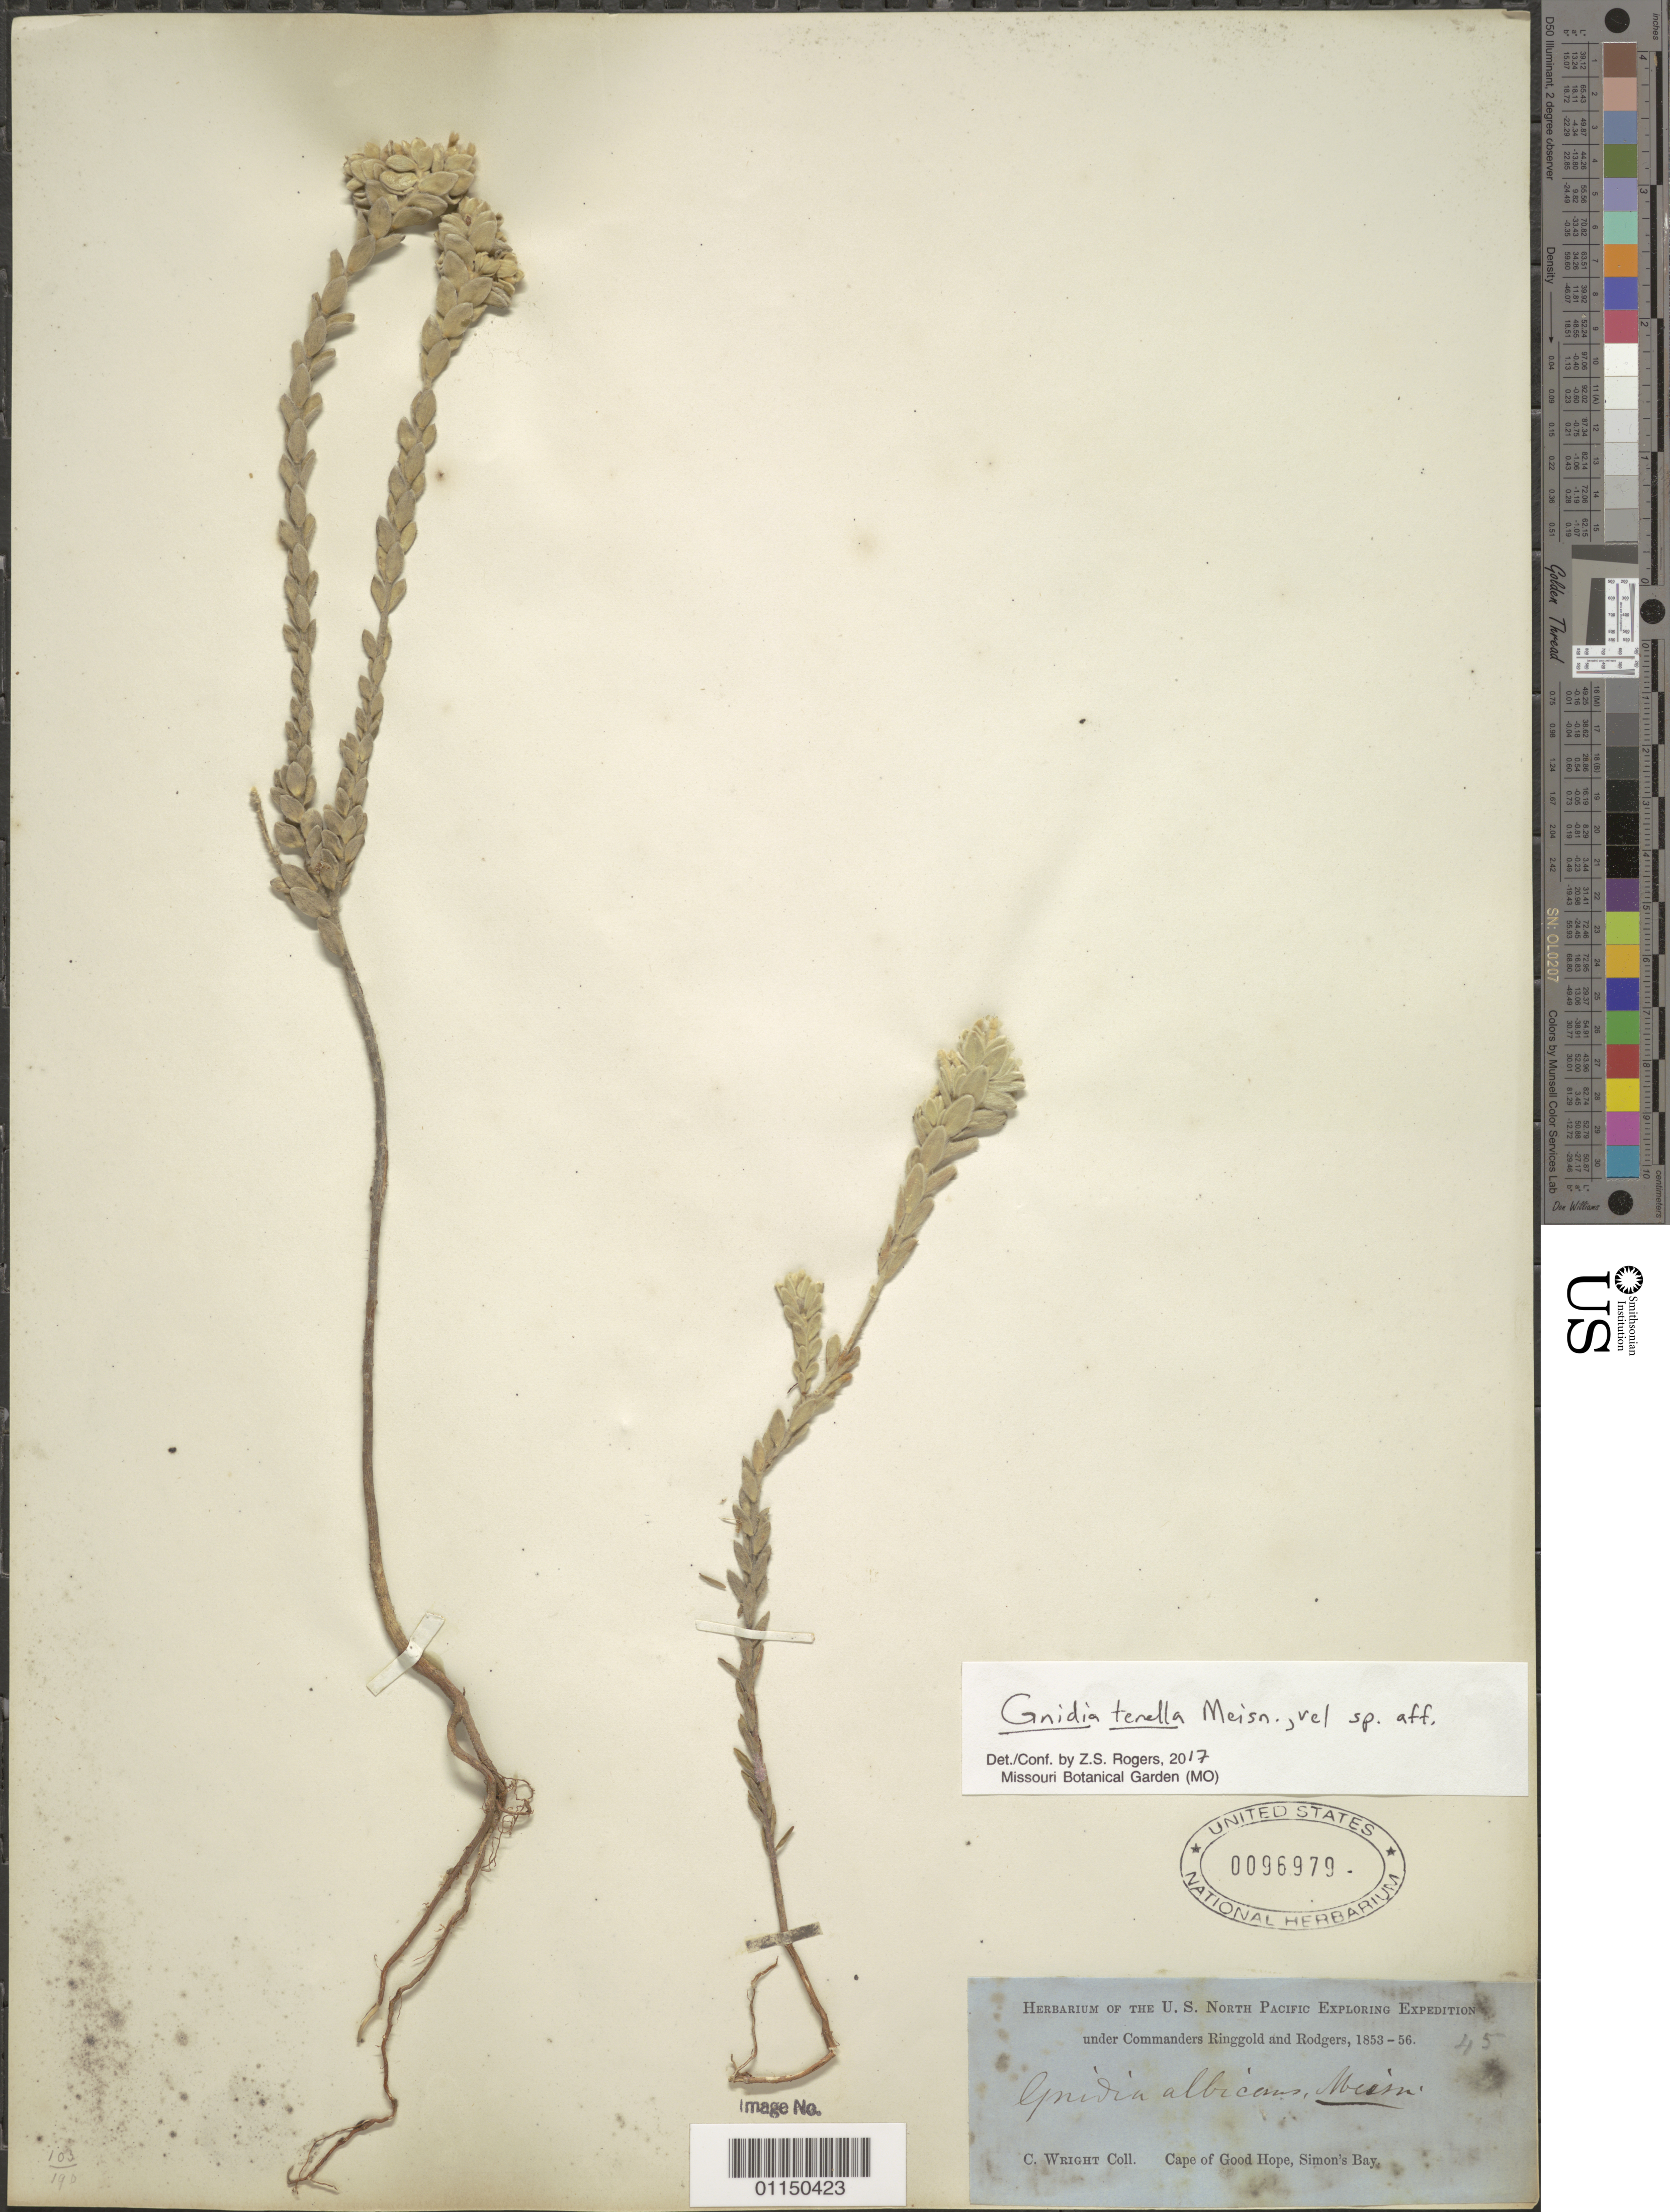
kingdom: Plantae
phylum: Tracheophyta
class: Magnoliopsida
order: Malvales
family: Thymelaeaceae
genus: Gnidia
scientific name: Gnidia tenella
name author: Meisner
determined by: Rogers, Z. S.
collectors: C. Wright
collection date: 1853/1856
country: South Africa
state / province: Western Cape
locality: Cape of Good Hope, Simon's Bay.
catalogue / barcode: US 96979